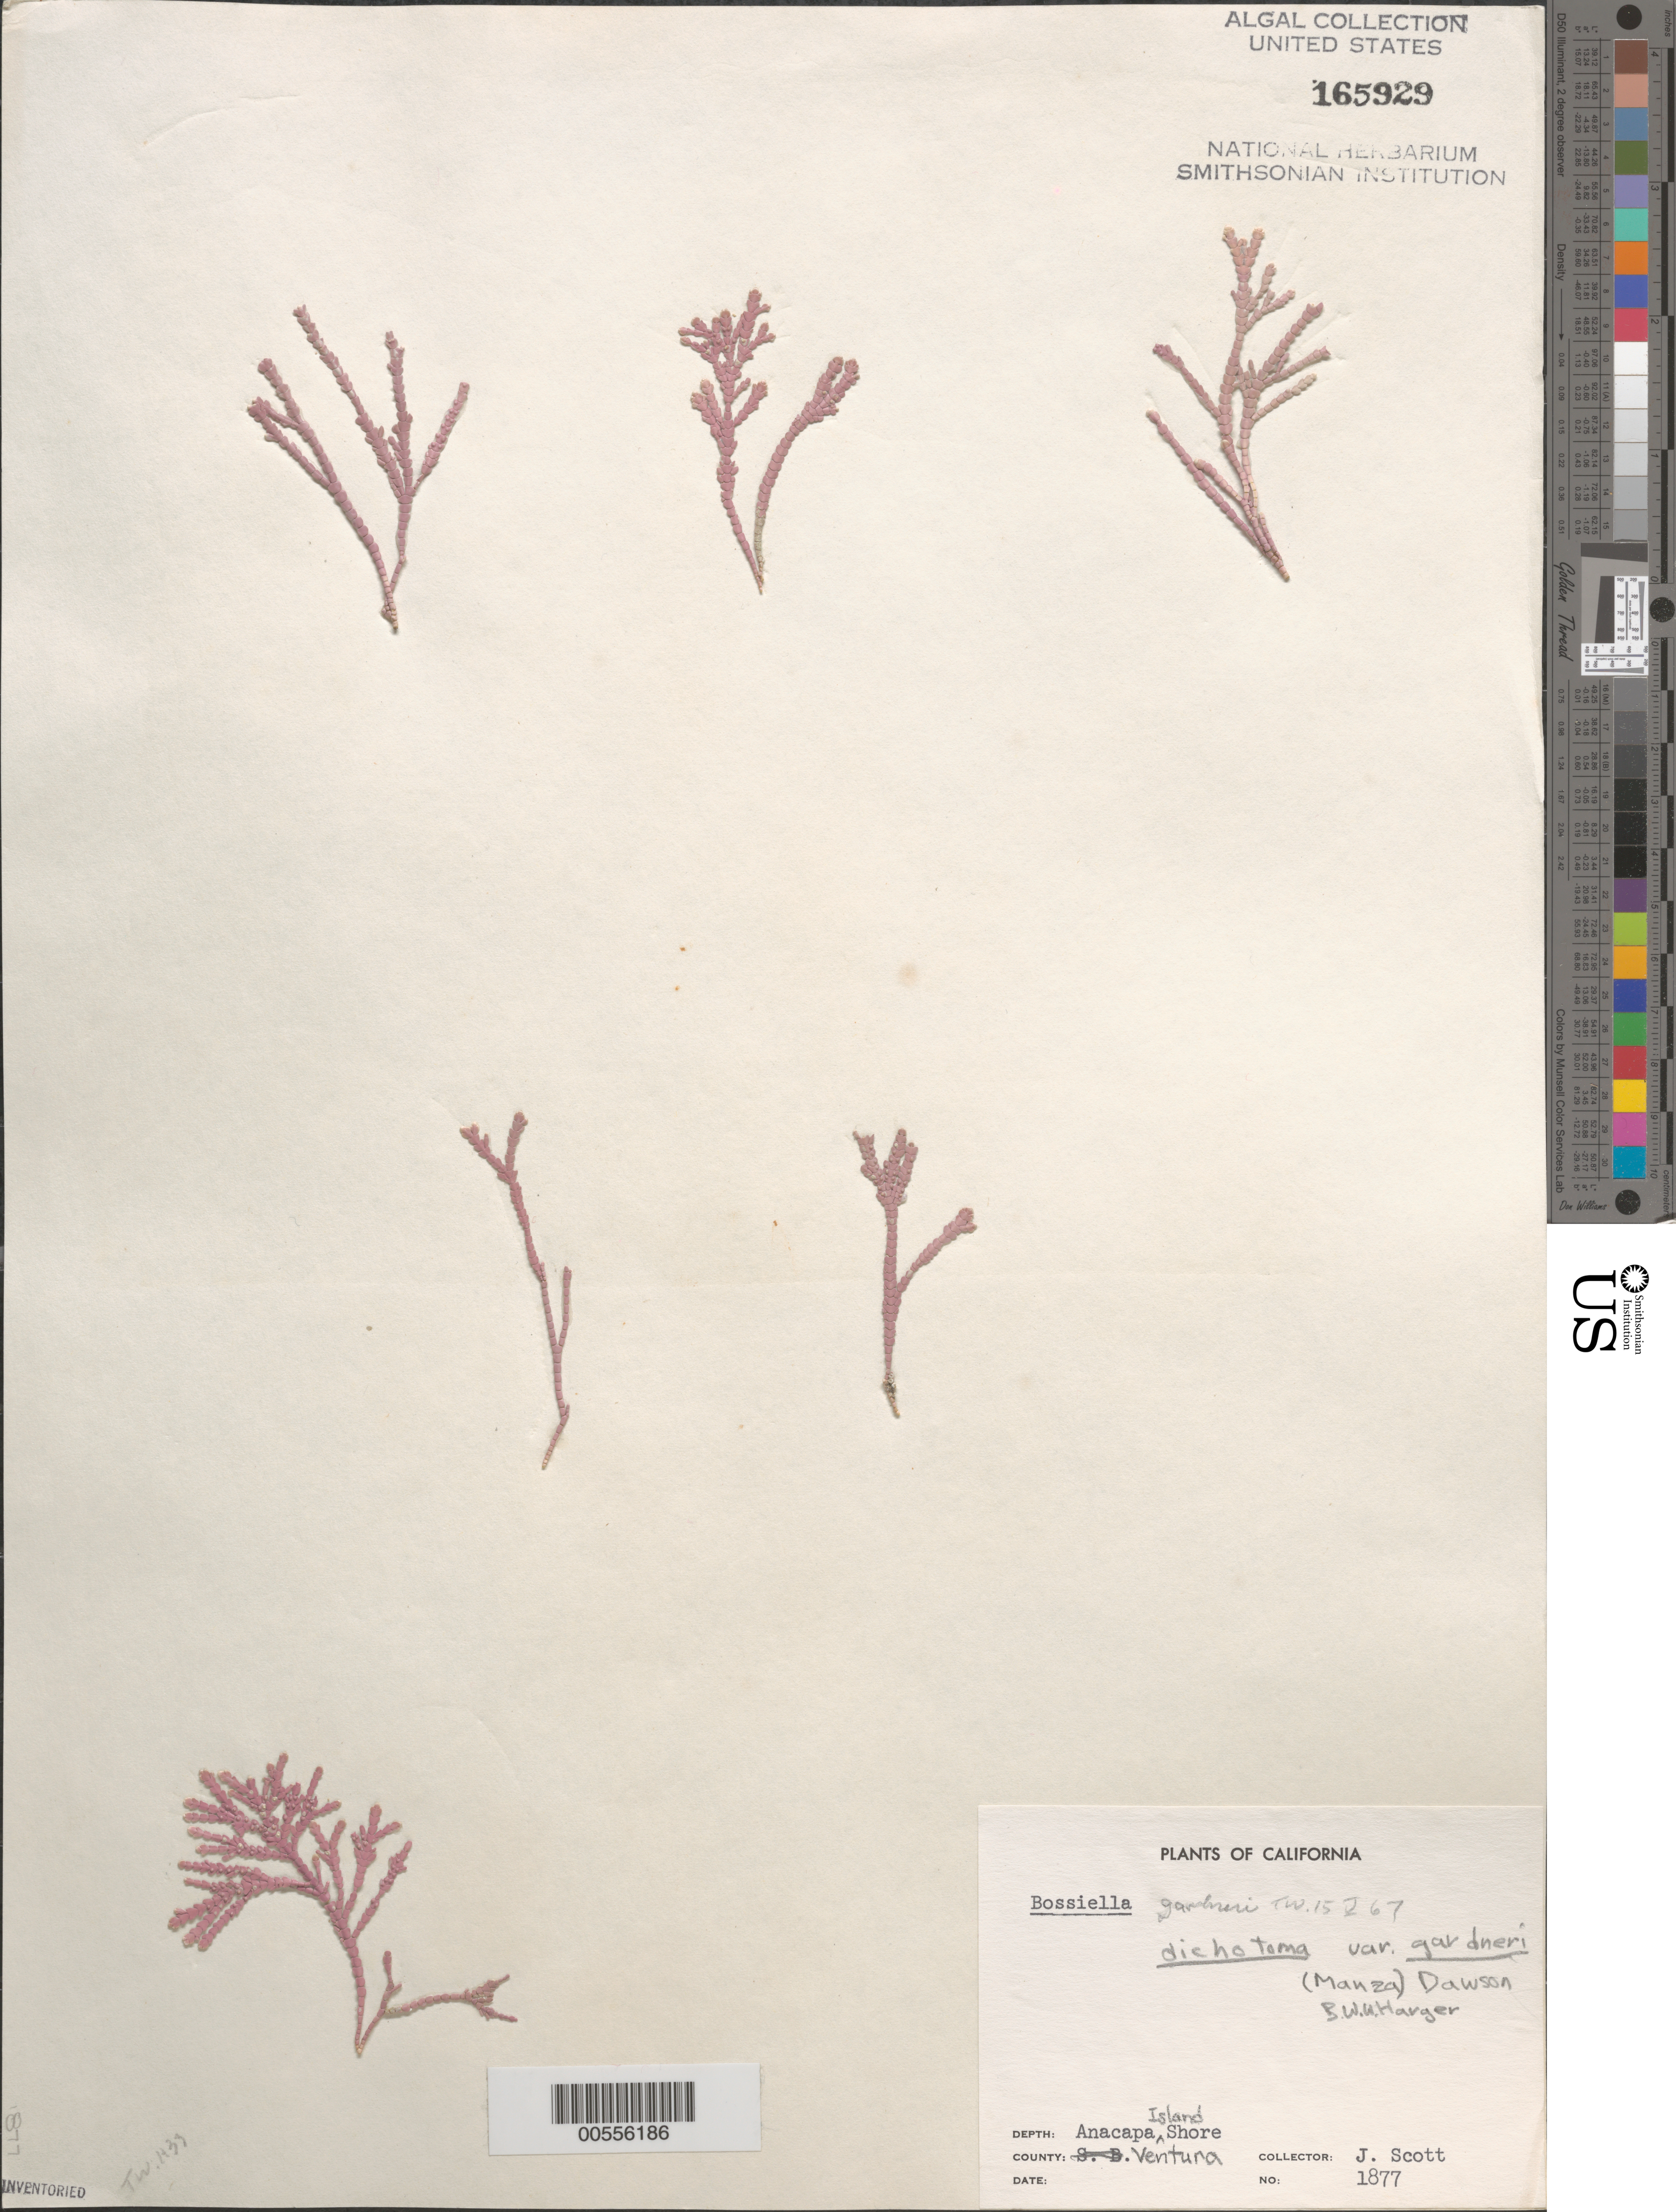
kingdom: Plantae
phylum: Rhodophyta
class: Florideophyceae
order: Corallinales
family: Corallinaceae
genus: Bossiella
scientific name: Bossiella dichotoma var. gardneri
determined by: Harger, B. W. W.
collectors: J. Scott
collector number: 1877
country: United States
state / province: California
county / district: Ventura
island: Anacapa Island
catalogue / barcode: US 165929